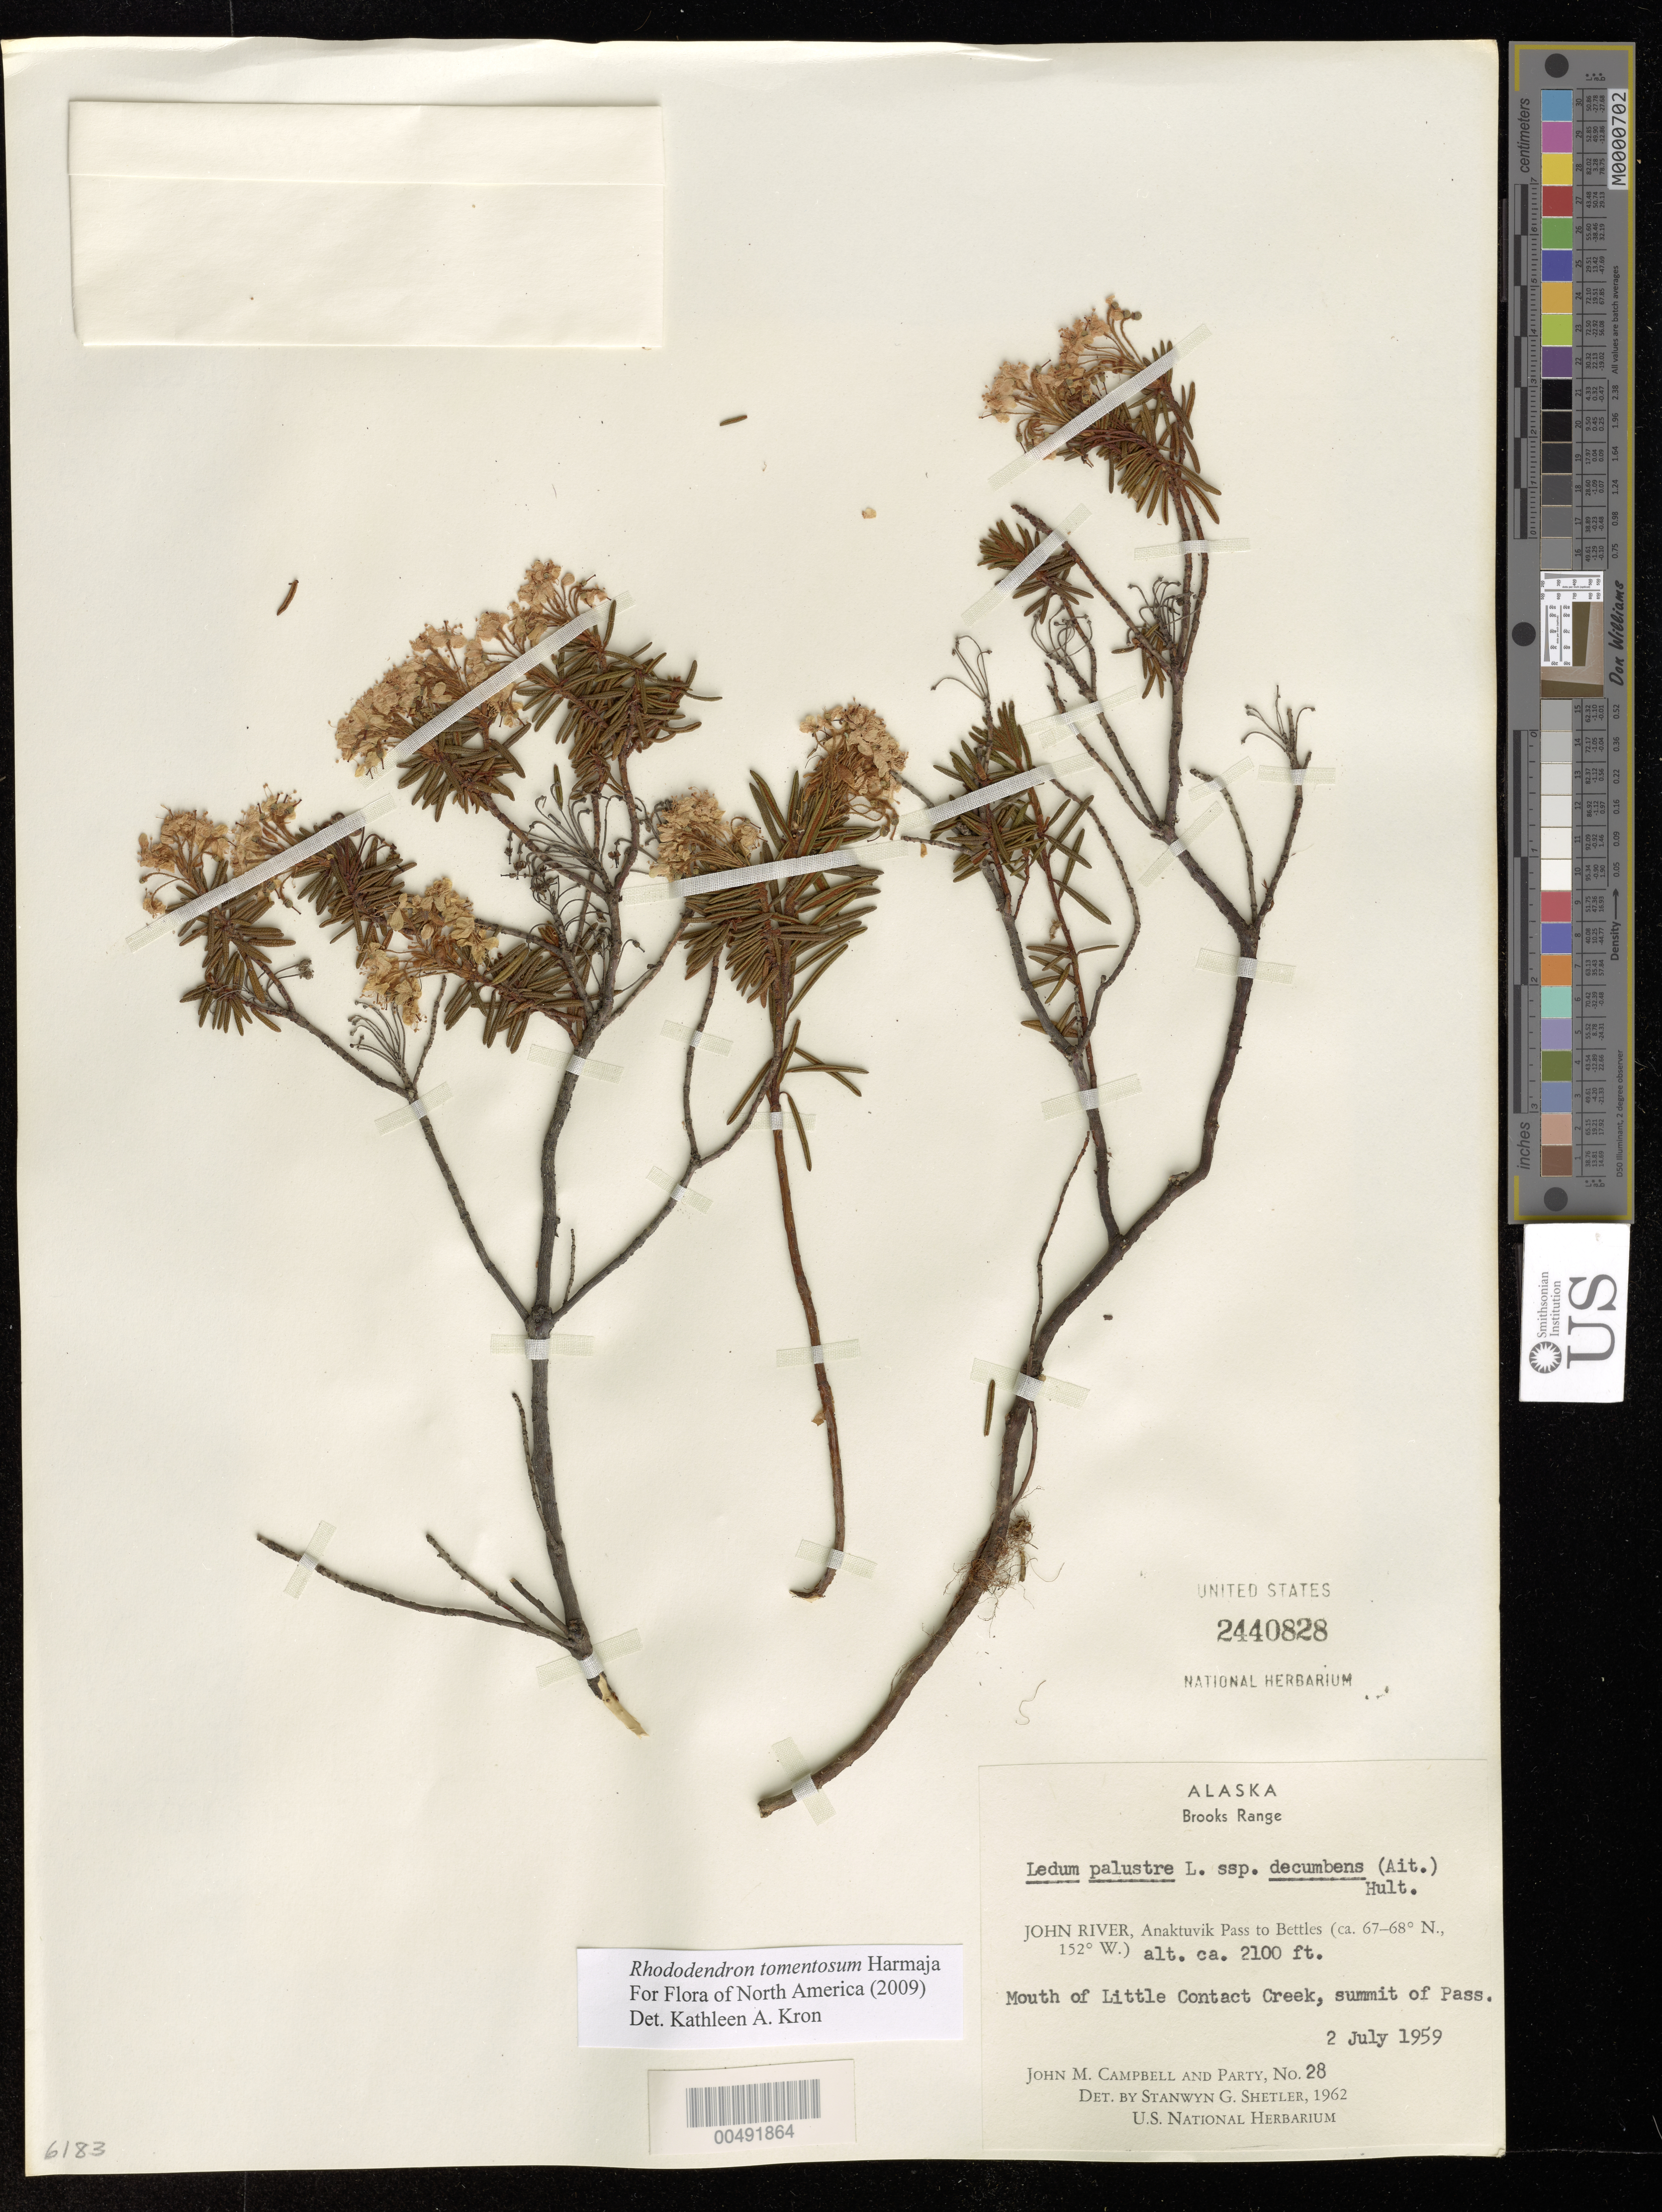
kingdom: Plantae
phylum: Tracheophyta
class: Magnoliopsida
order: Ericales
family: Ericaceae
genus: Rhododendron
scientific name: Rhododendron tomentosum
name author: Harmaja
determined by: Kron, K. A.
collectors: J. M. Campbell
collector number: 28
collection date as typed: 02 Jul 1959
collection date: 1959-07-02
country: United States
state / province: Alaska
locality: Brooks Range, John River, summit of Anaktuvuk Pass, mouth of Little Contact Creek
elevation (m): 640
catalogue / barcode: US 2440828